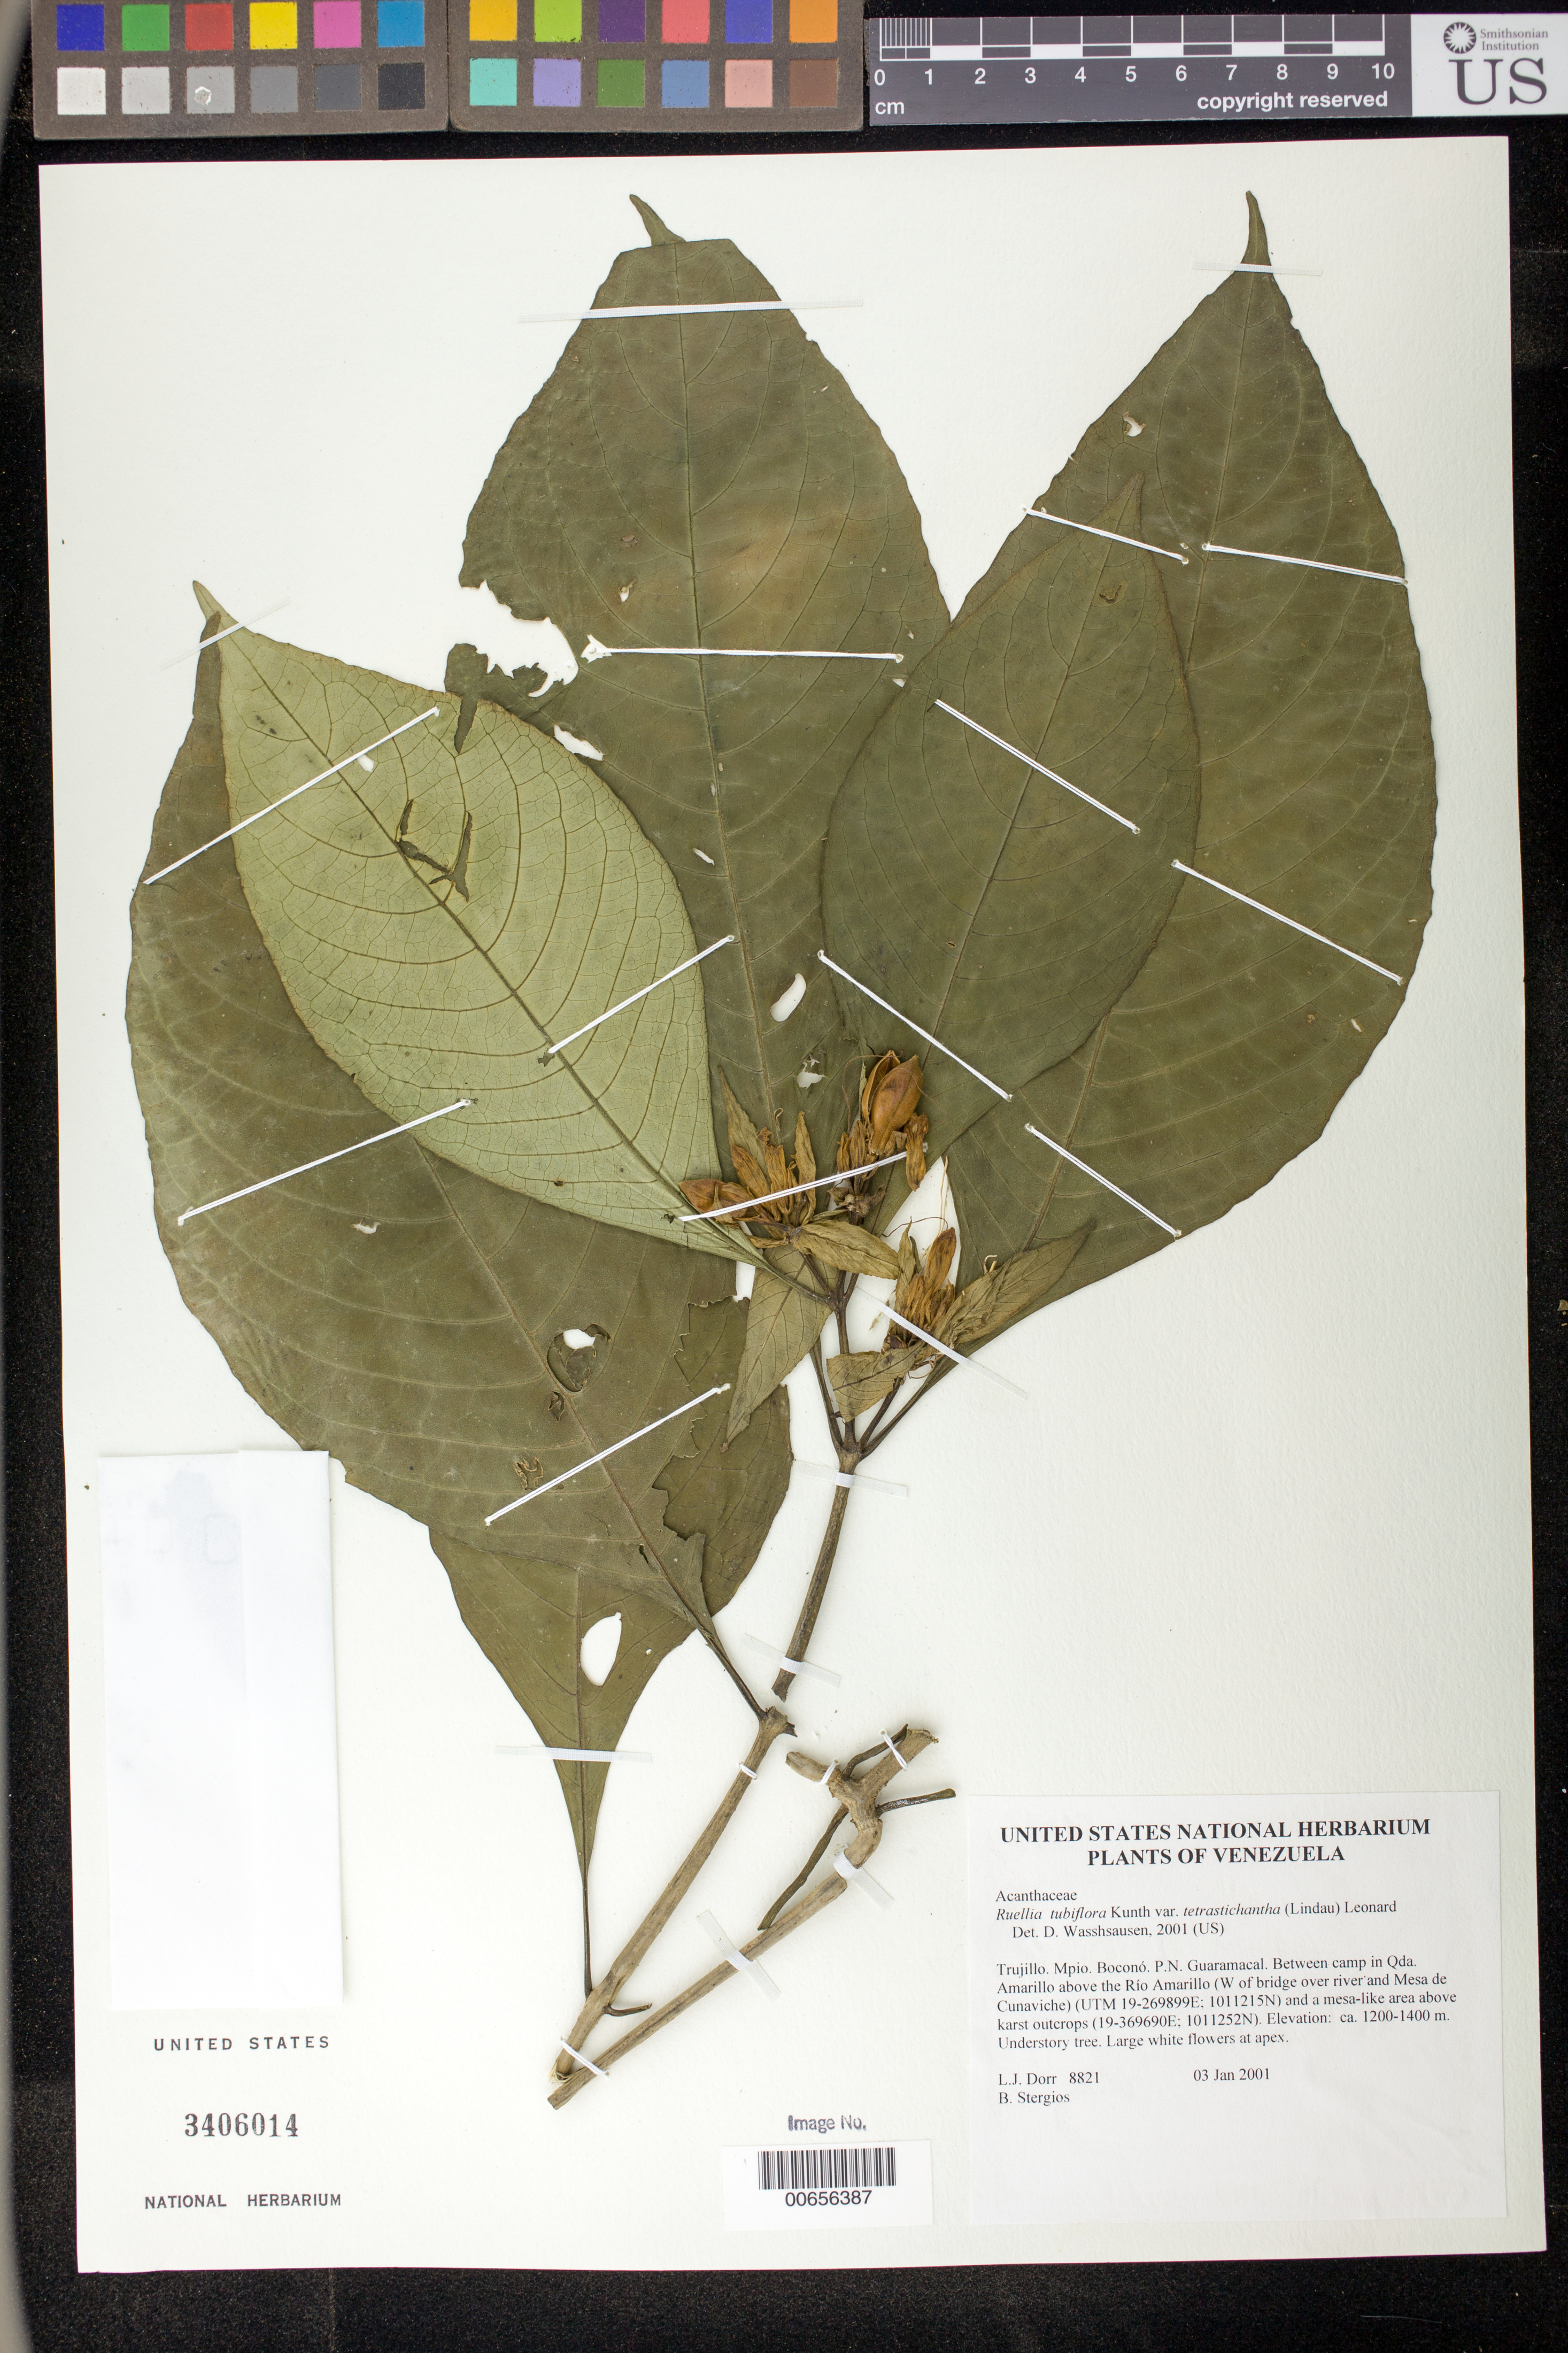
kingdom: Plantae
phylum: Tracheophyta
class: Magnoliopsida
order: Lamiales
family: Acanthaceae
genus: Ruellia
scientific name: Ruellia tubiflora var. tetrastichantha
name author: Kunth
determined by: Wasshausen, Dieter C., (BOT), Smithsonian Institution - National Museum of Natural History (UNITED STATES)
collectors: L. J. Dorr & B. G. Stergios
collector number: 8821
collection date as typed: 03 Jan 2001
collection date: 2001-01-03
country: Venezuela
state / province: Trujillo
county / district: Boconó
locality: Parque Nacional Guaramacal. Between camp in Qda Amarillo above Río Amarillo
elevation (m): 1200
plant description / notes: AAU, C, COL, CTES, F, K, MO, NY, PORT, US, VEN, WIS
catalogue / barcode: US 3406014